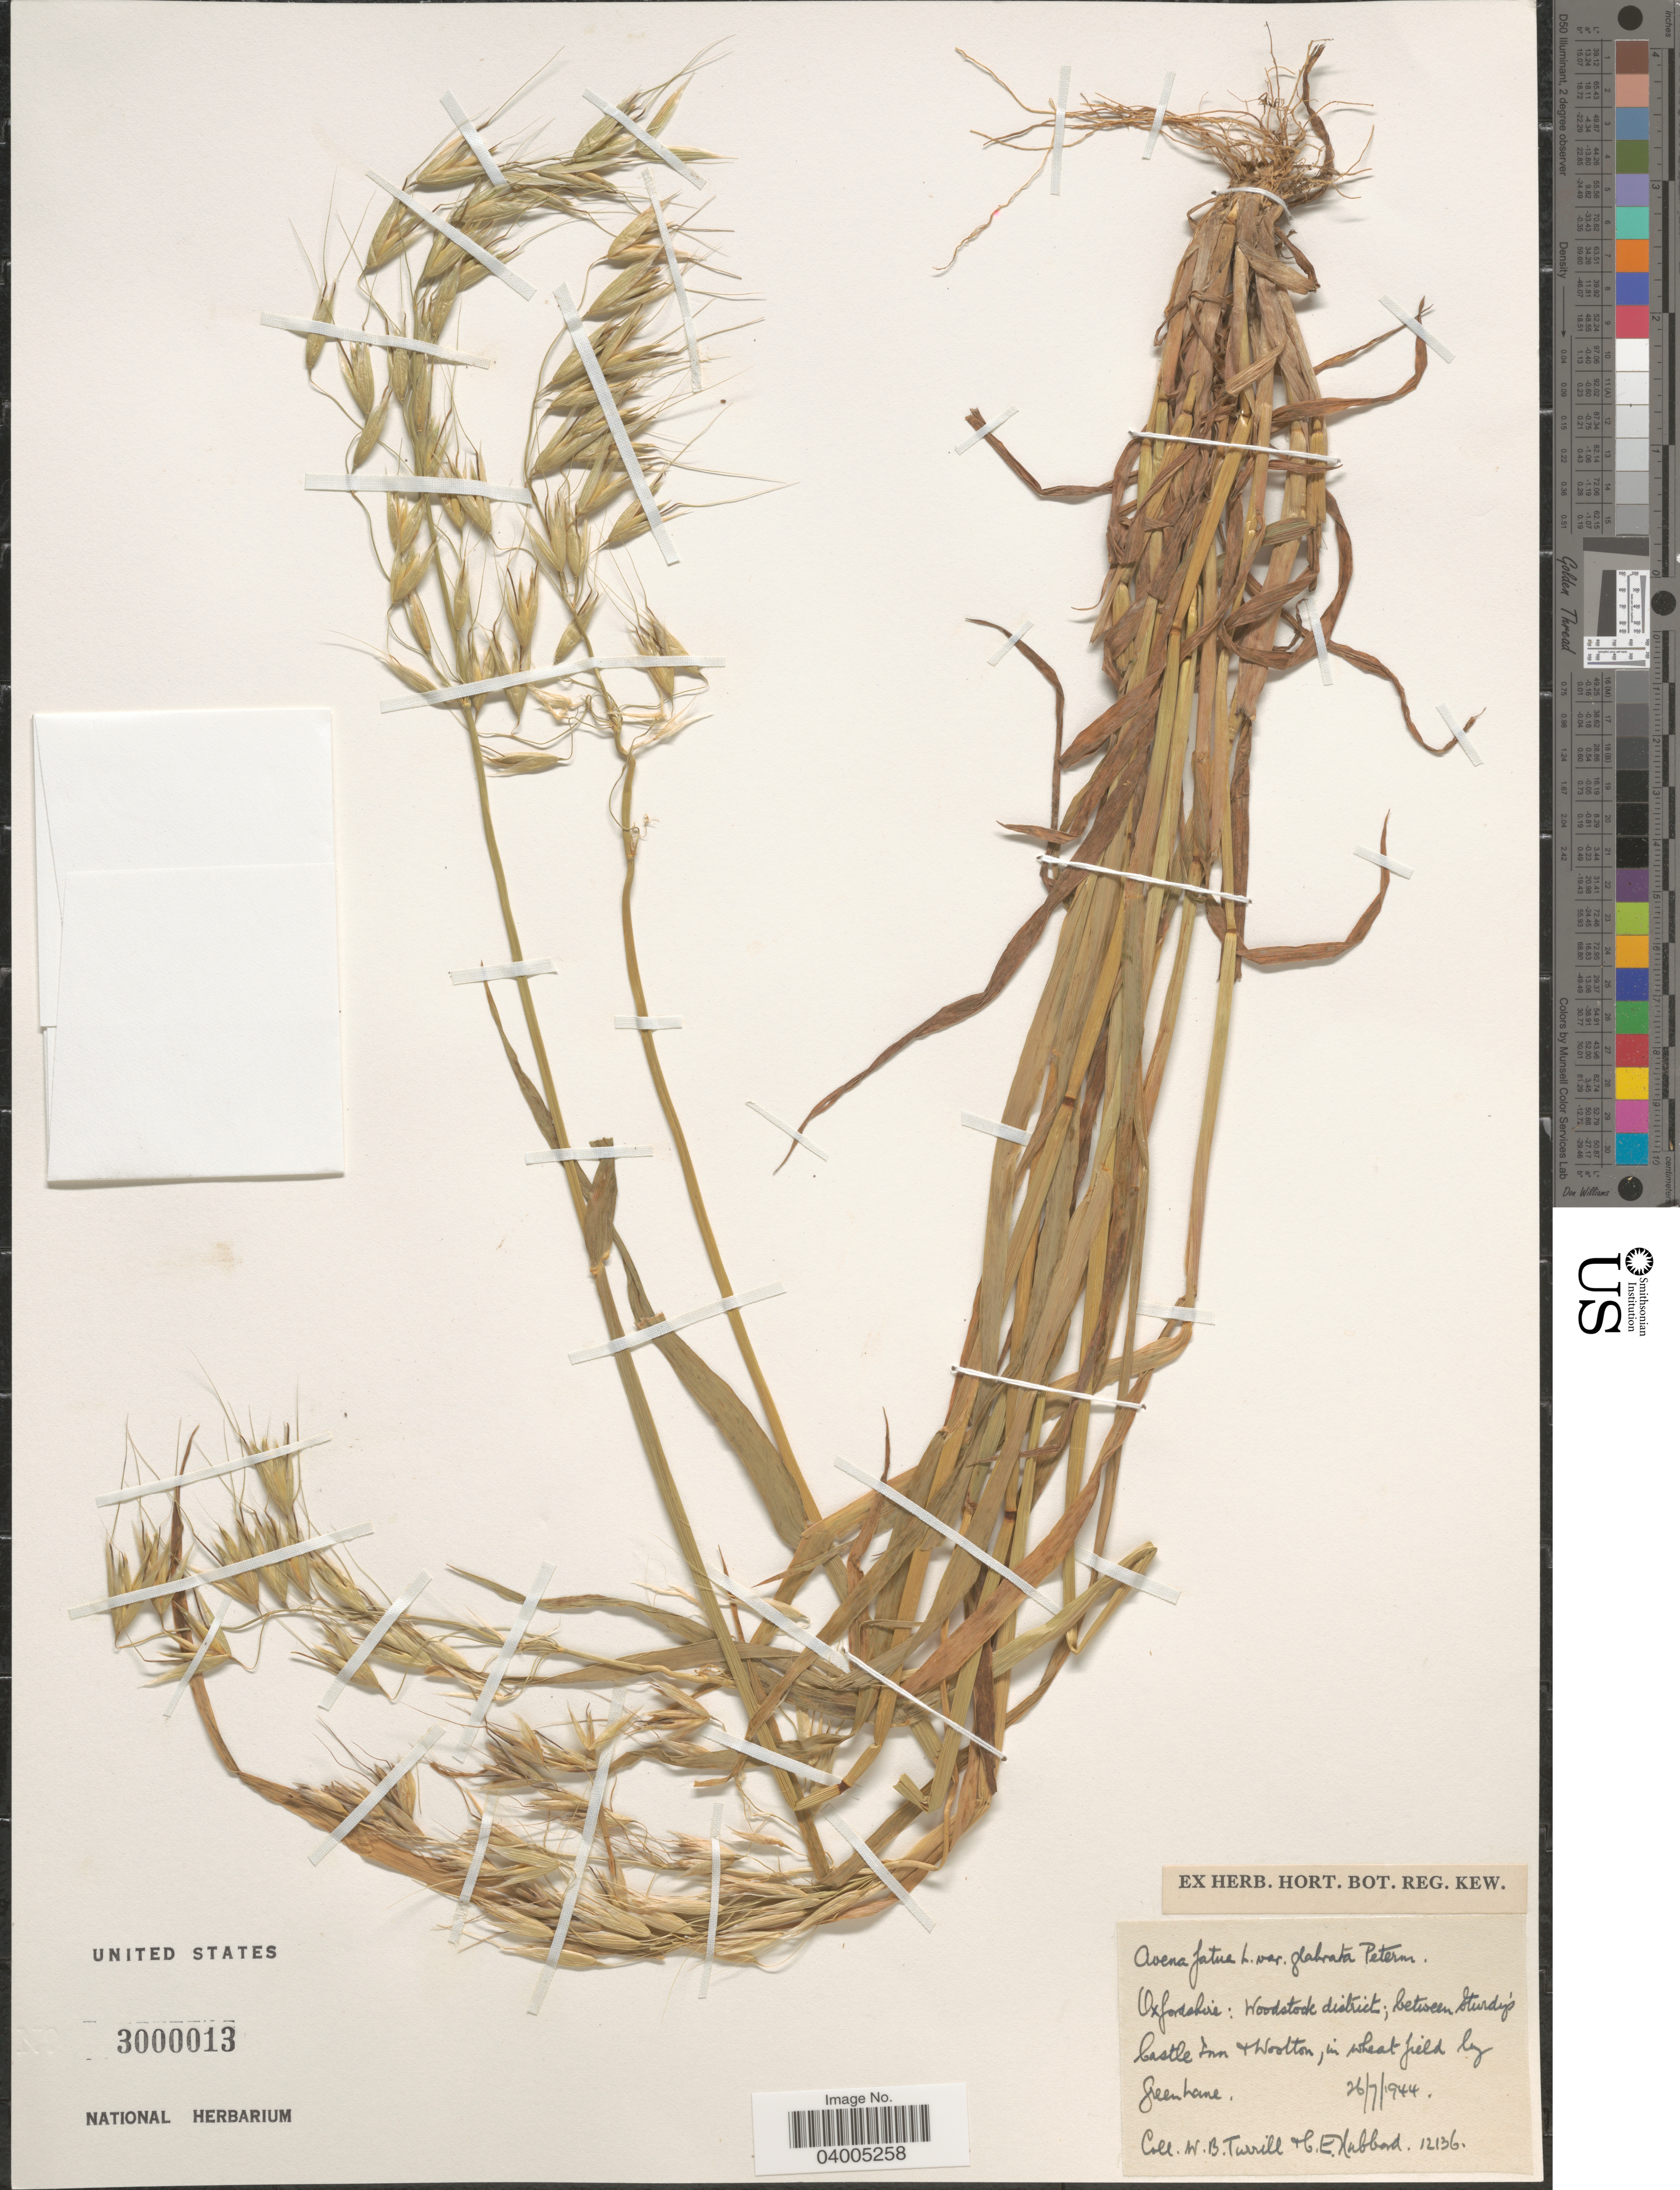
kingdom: Plantae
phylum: Tracheophyta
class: Liliopsida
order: Poales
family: Poaceae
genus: Avena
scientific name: Avena fatua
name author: L.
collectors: W. B. Turrill & C. E. Hubbard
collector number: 12136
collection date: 1944-07-26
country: United Kingdom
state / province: England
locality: Oxfordshire: Woodstock district; between Sturdy's Castle Inn & Wootton, in wheat field by Green Lane.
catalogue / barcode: US 3000013